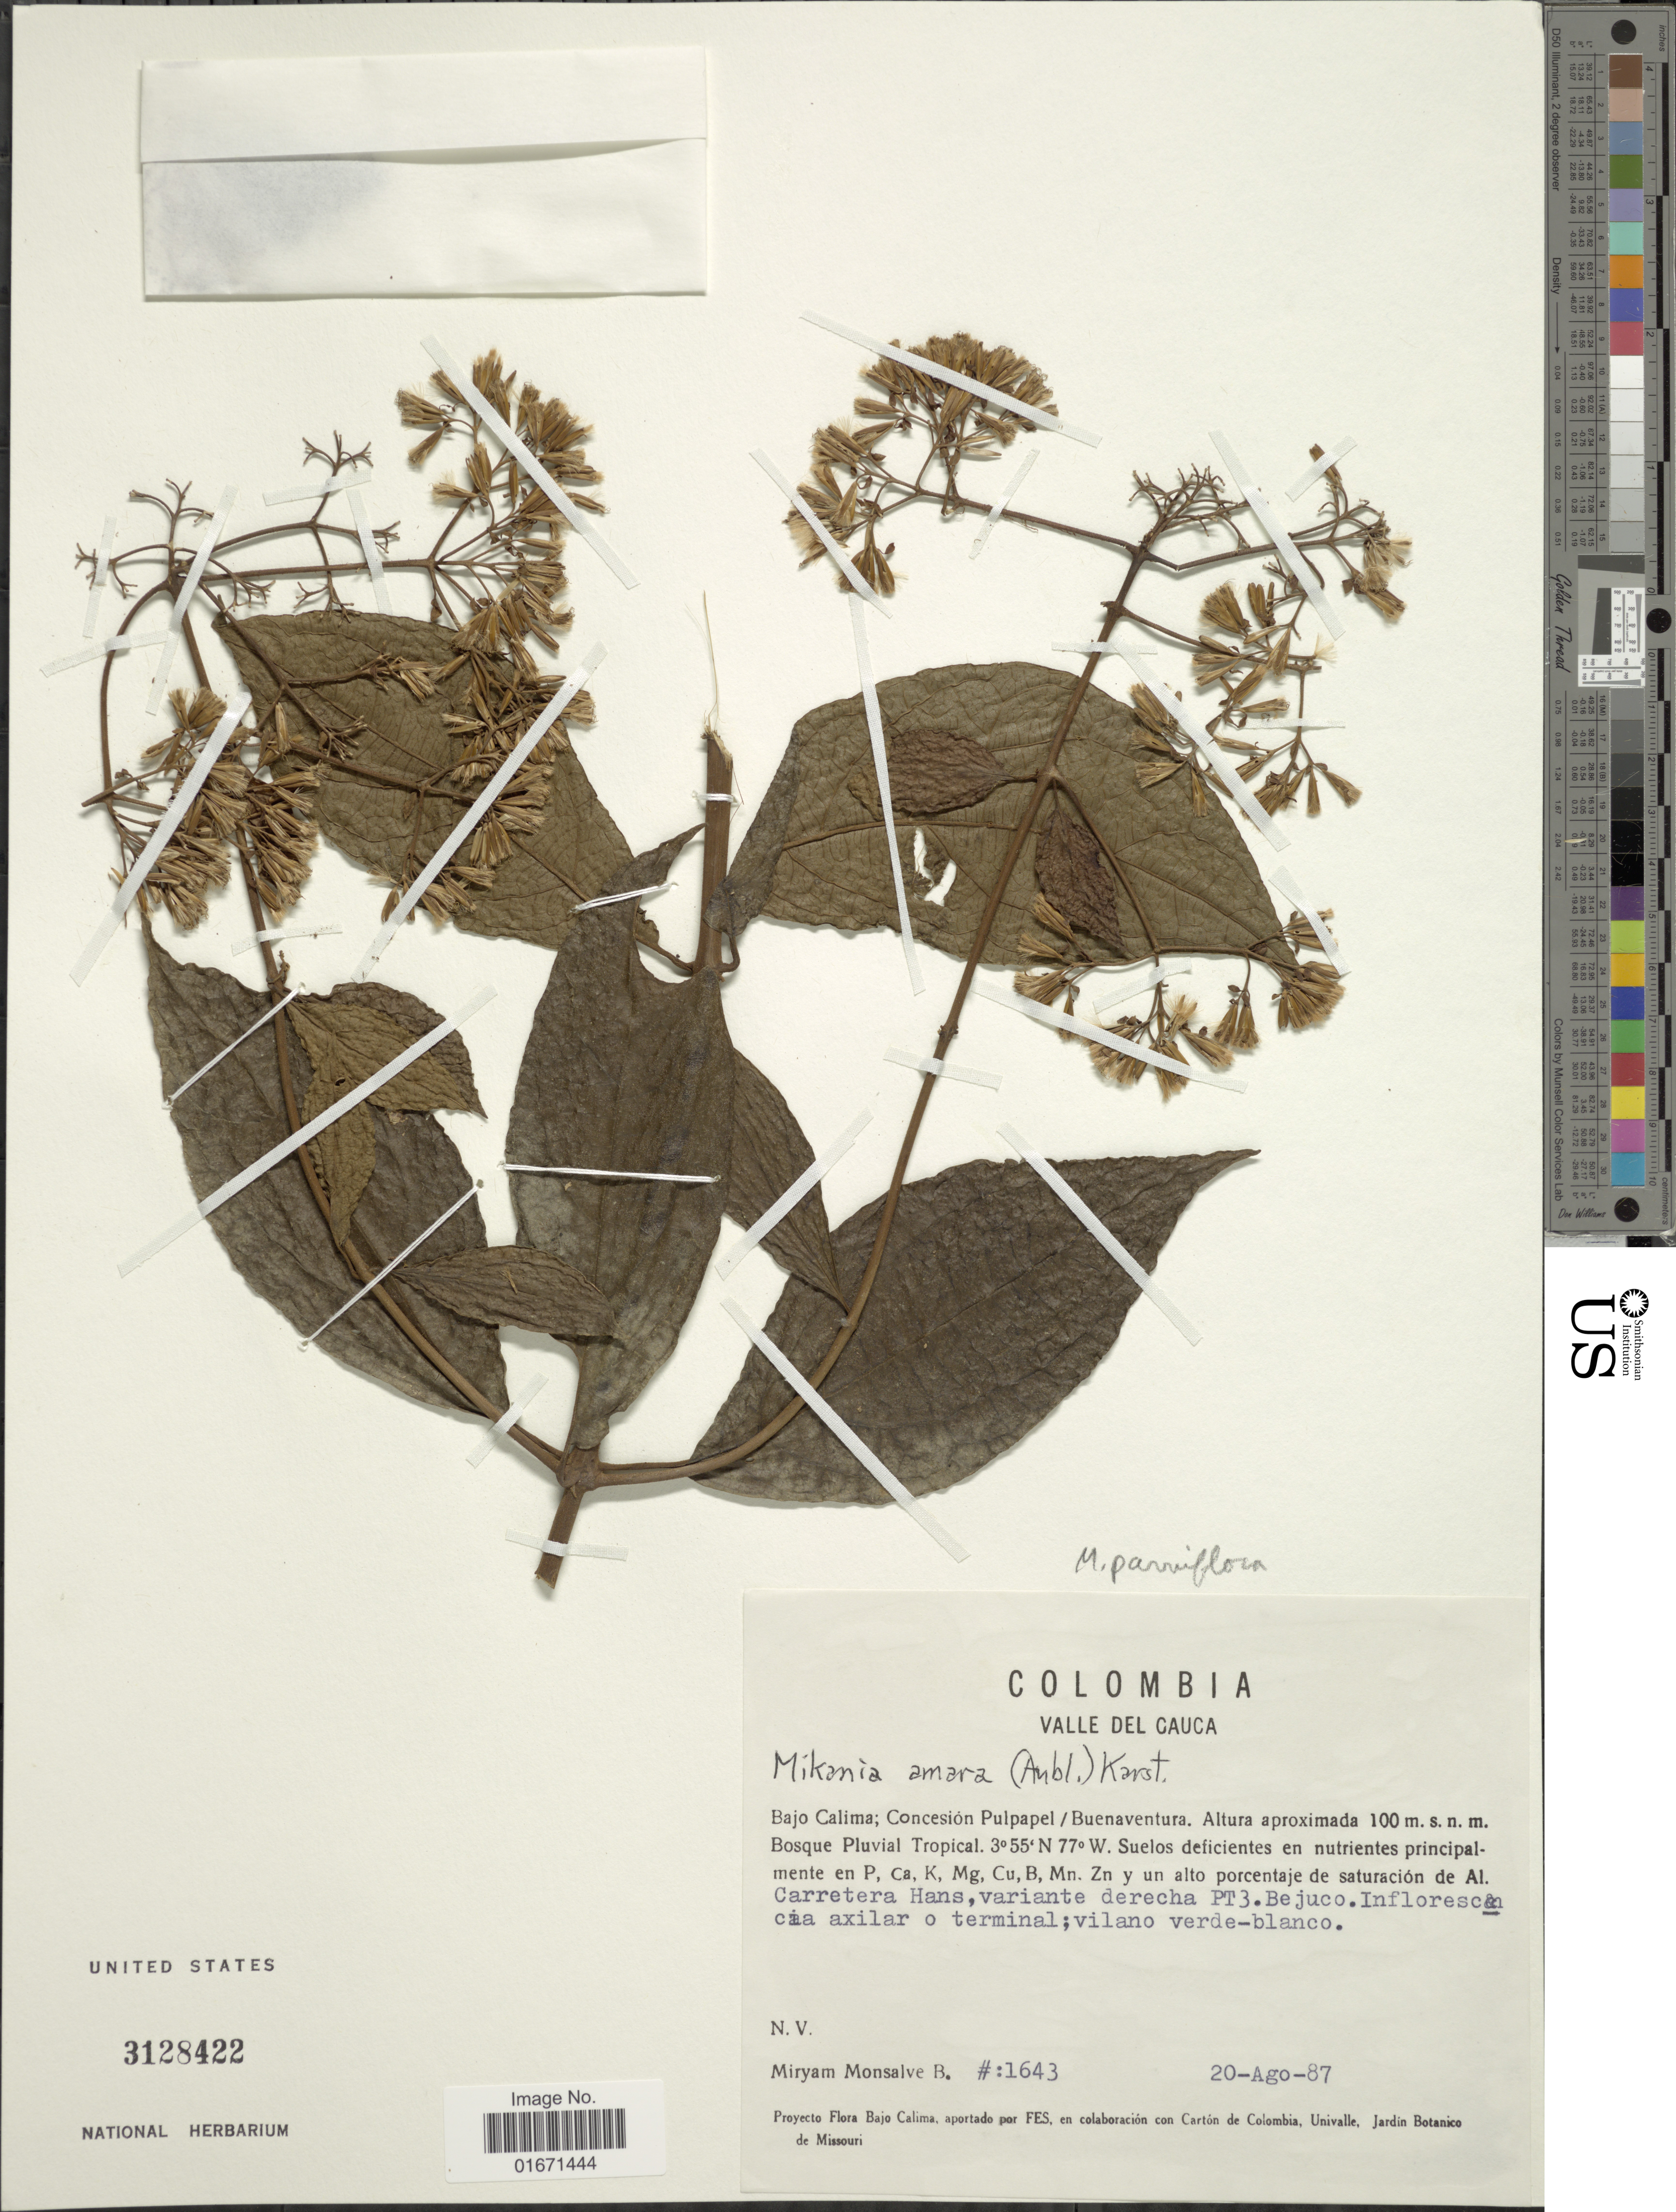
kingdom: Plantae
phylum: Tracheophyta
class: Magnoliopsida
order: Asterales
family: Asteraceae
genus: Mikania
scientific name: Mikania parviflora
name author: (Aubl.) Karst.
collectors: M. Monsalve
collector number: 1643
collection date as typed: Transcribed d/m/y: 20/8/87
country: Colombia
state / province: Valle del Cauca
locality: Valle del Cauca. Bajo Calima; Concesión Pulpapel/Buenaventura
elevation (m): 100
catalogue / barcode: US 3128422